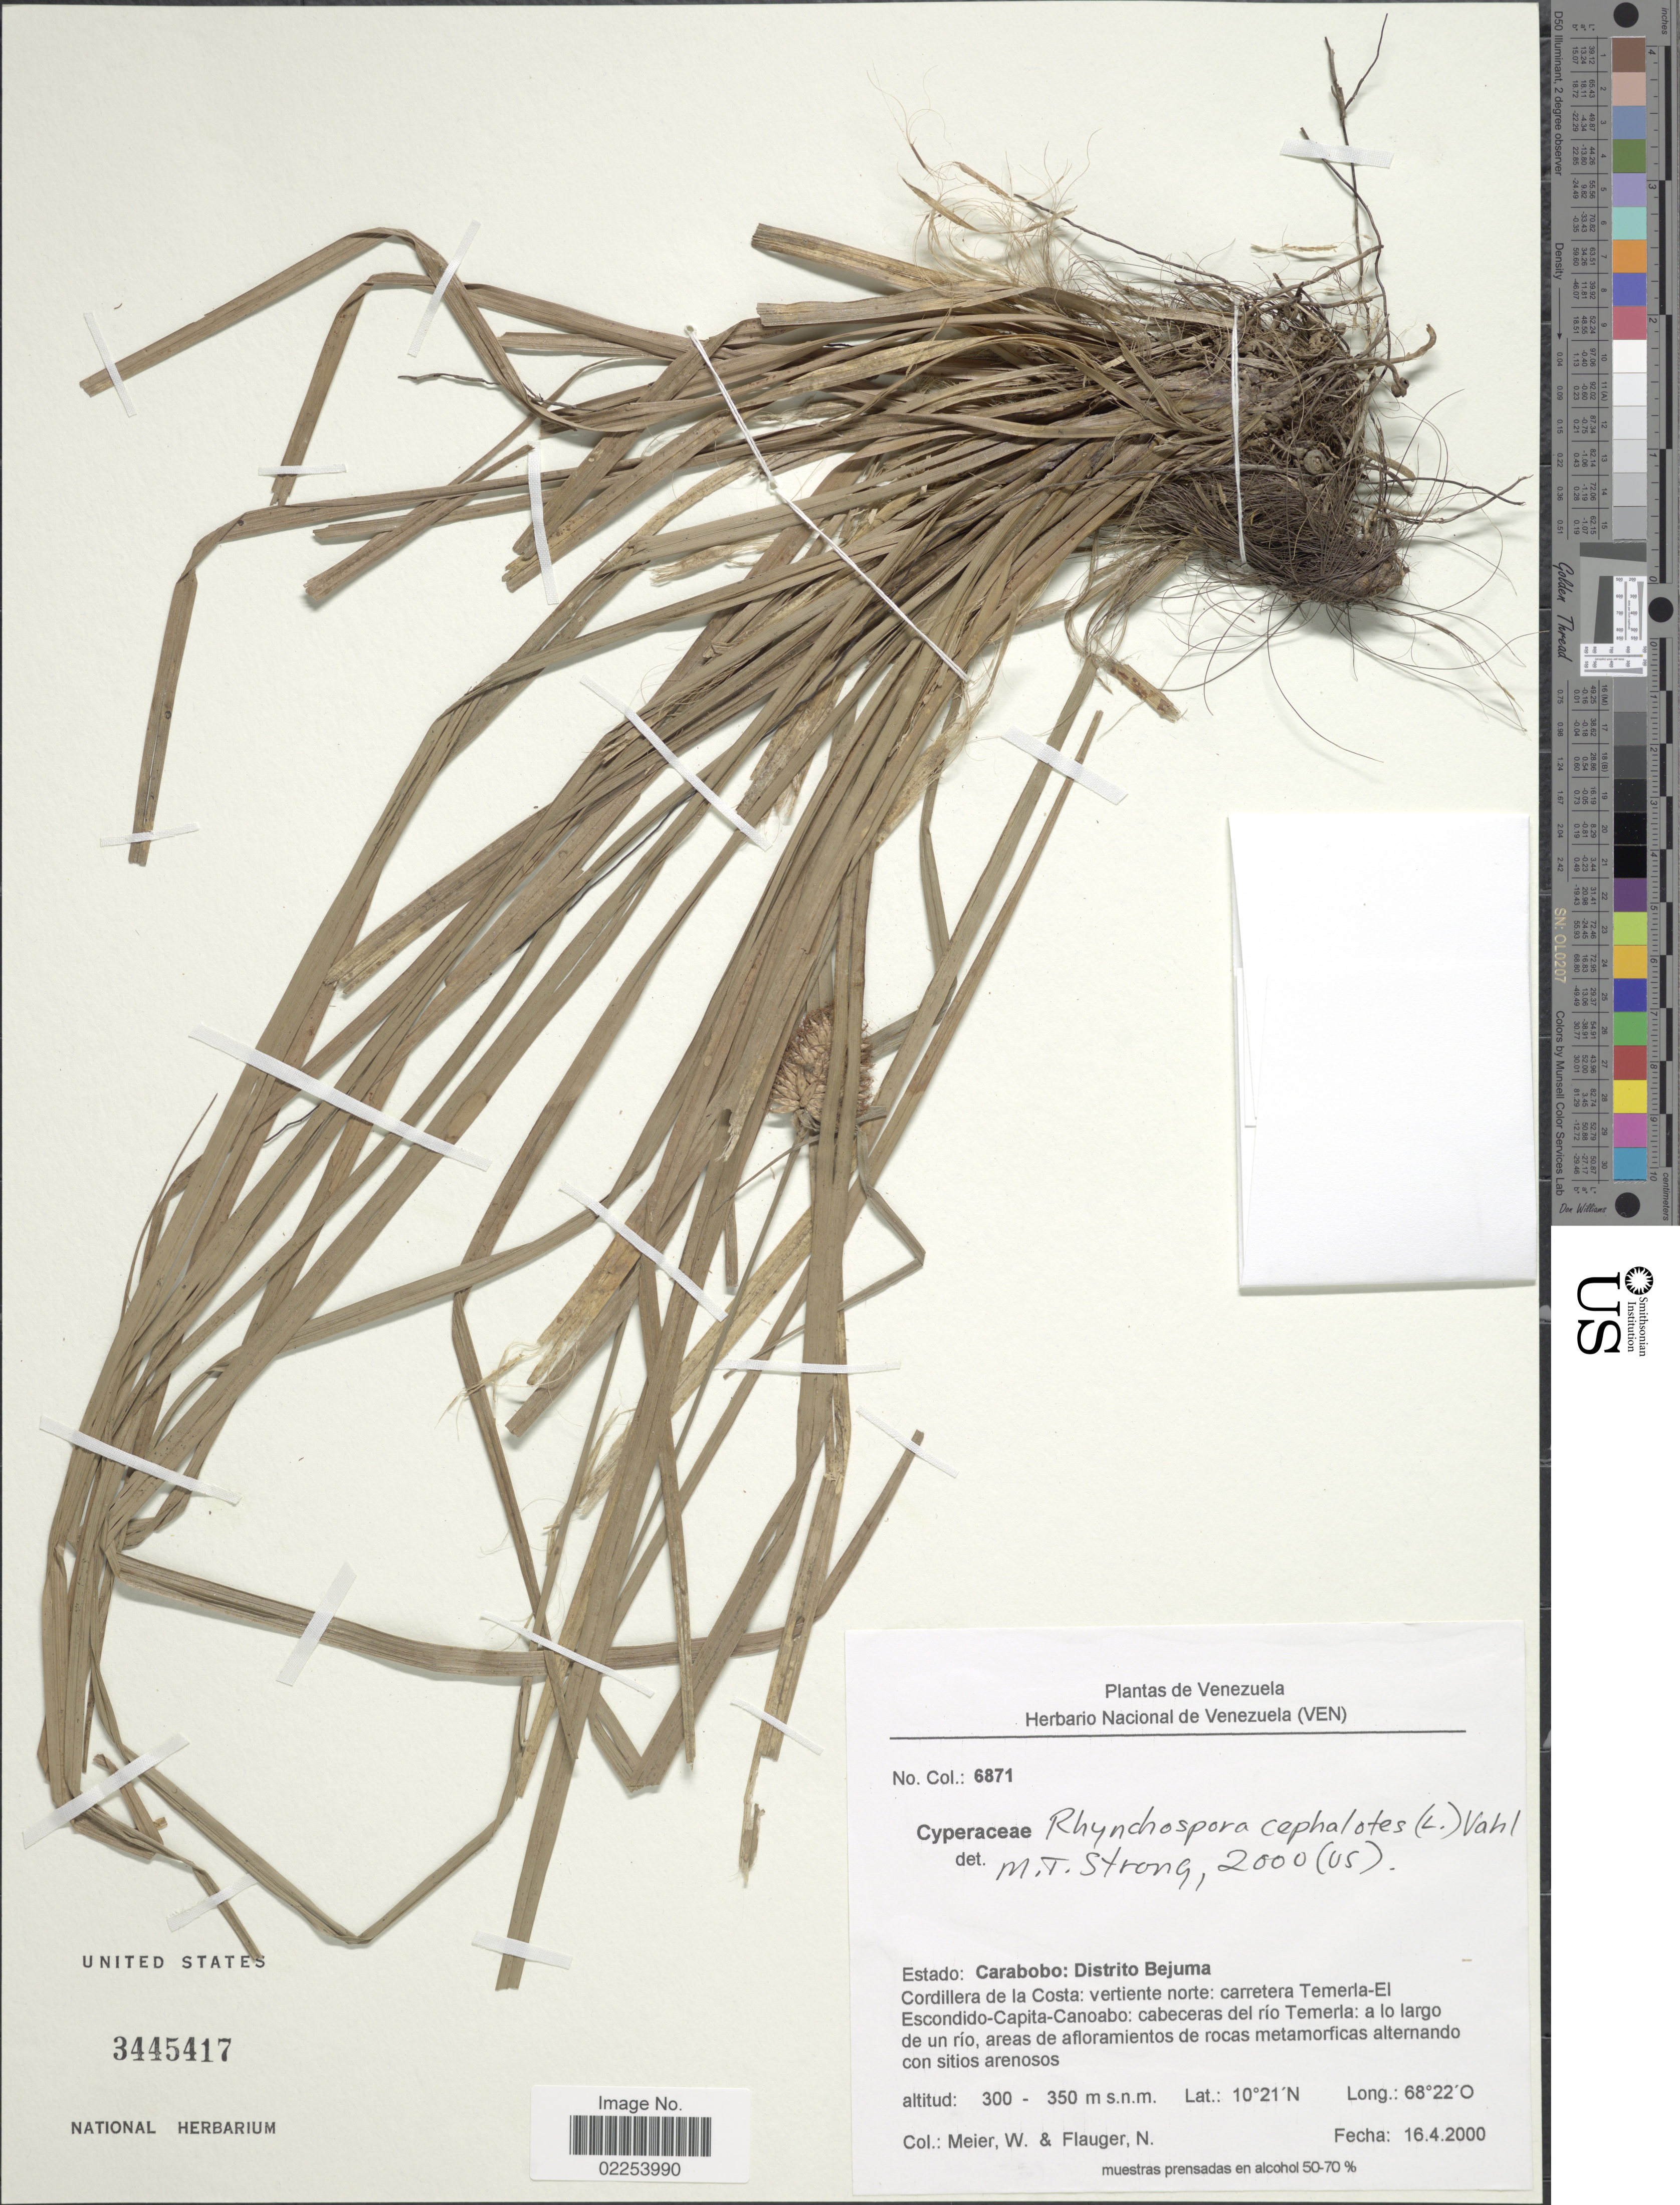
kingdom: Plantae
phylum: Tracheophyta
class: Liliopsida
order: Poales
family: Cyperaceae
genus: Rhynchospora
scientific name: Rhynchospora cephalotes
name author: (L.) Vahl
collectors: W. Meier & N. Flauger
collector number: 6871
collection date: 2000-04-16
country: Venezuela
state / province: Carabobo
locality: Distrito Bejuma, Cordillera de la Costa: vertiente norte: carretera Temeria - El Escondido-Capita-Canoabo: cabeceras del rio Temeria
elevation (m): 300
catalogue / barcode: US 3445417